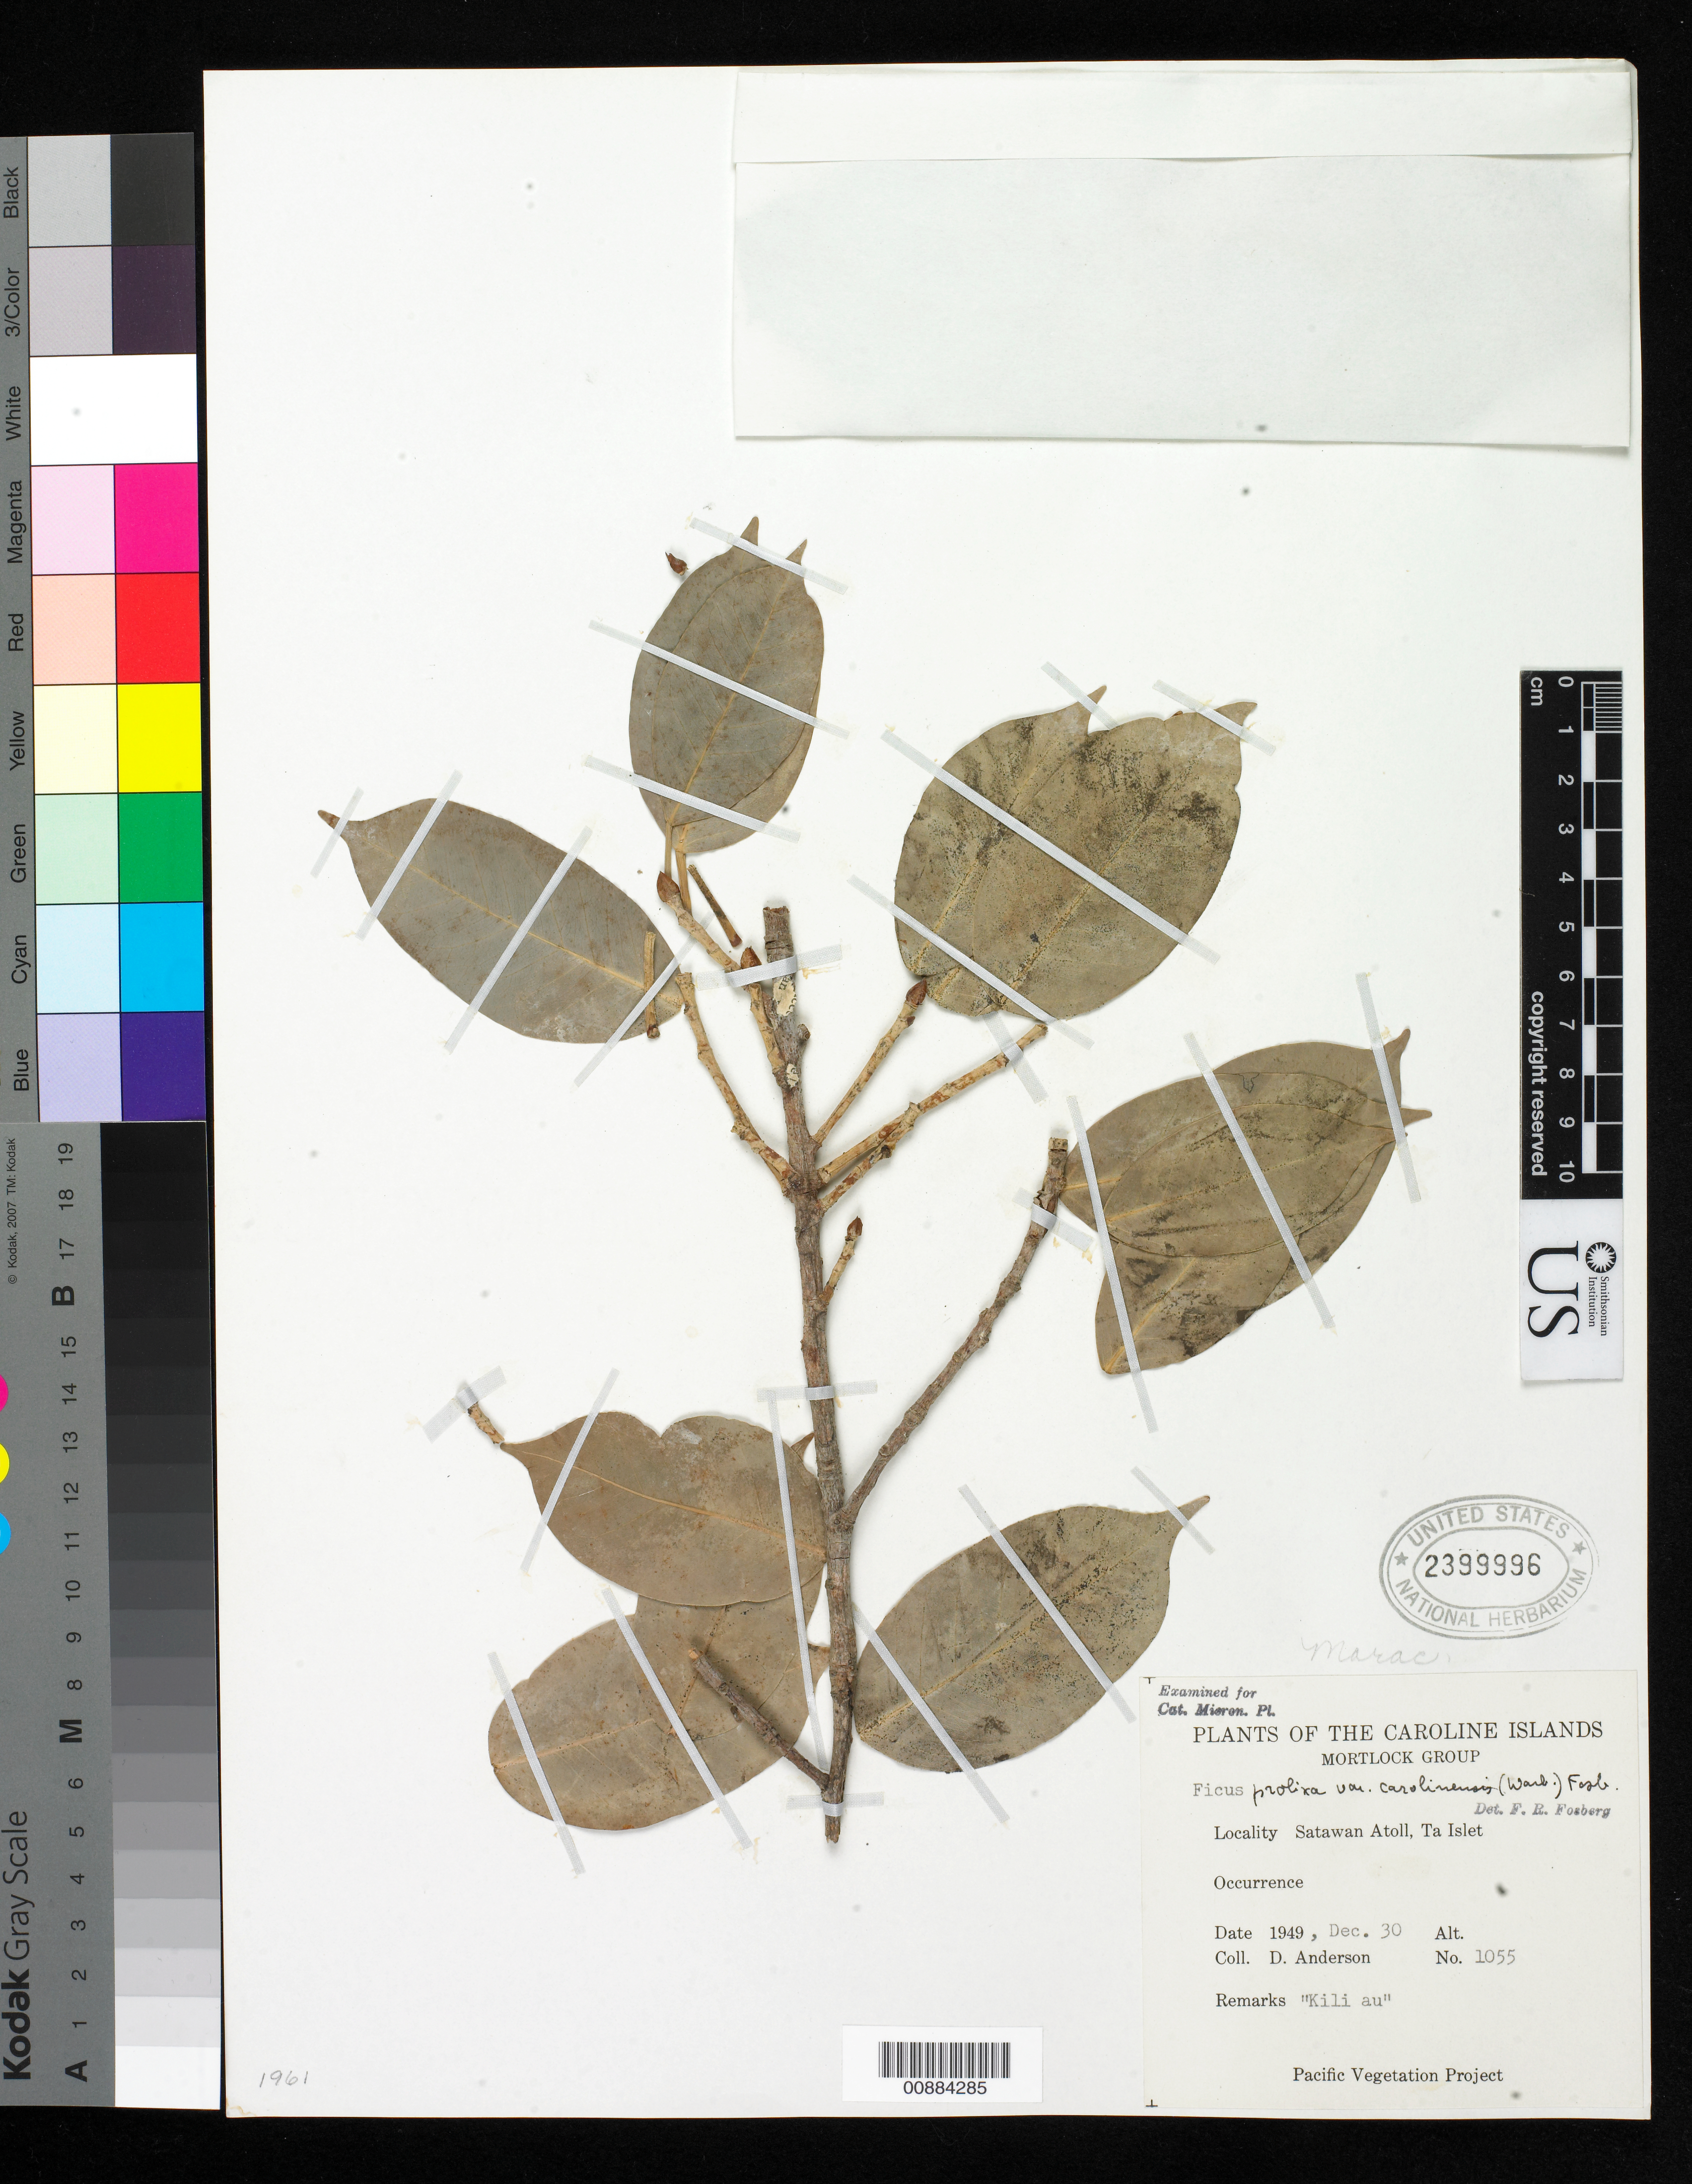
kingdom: Plantae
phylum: Tracheophyta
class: Magnoliopsida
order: Rosales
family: Moraceae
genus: Ficus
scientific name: Ficus prolixa var. carolinensis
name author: (Warb.) Fosberg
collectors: F. R. Fosberg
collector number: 1055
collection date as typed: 11 Jul 1946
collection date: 1946-07-11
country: Micronesia, Federated States of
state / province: Yap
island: Ulithi Atoll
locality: Fasserai Islet.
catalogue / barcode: US 2399996